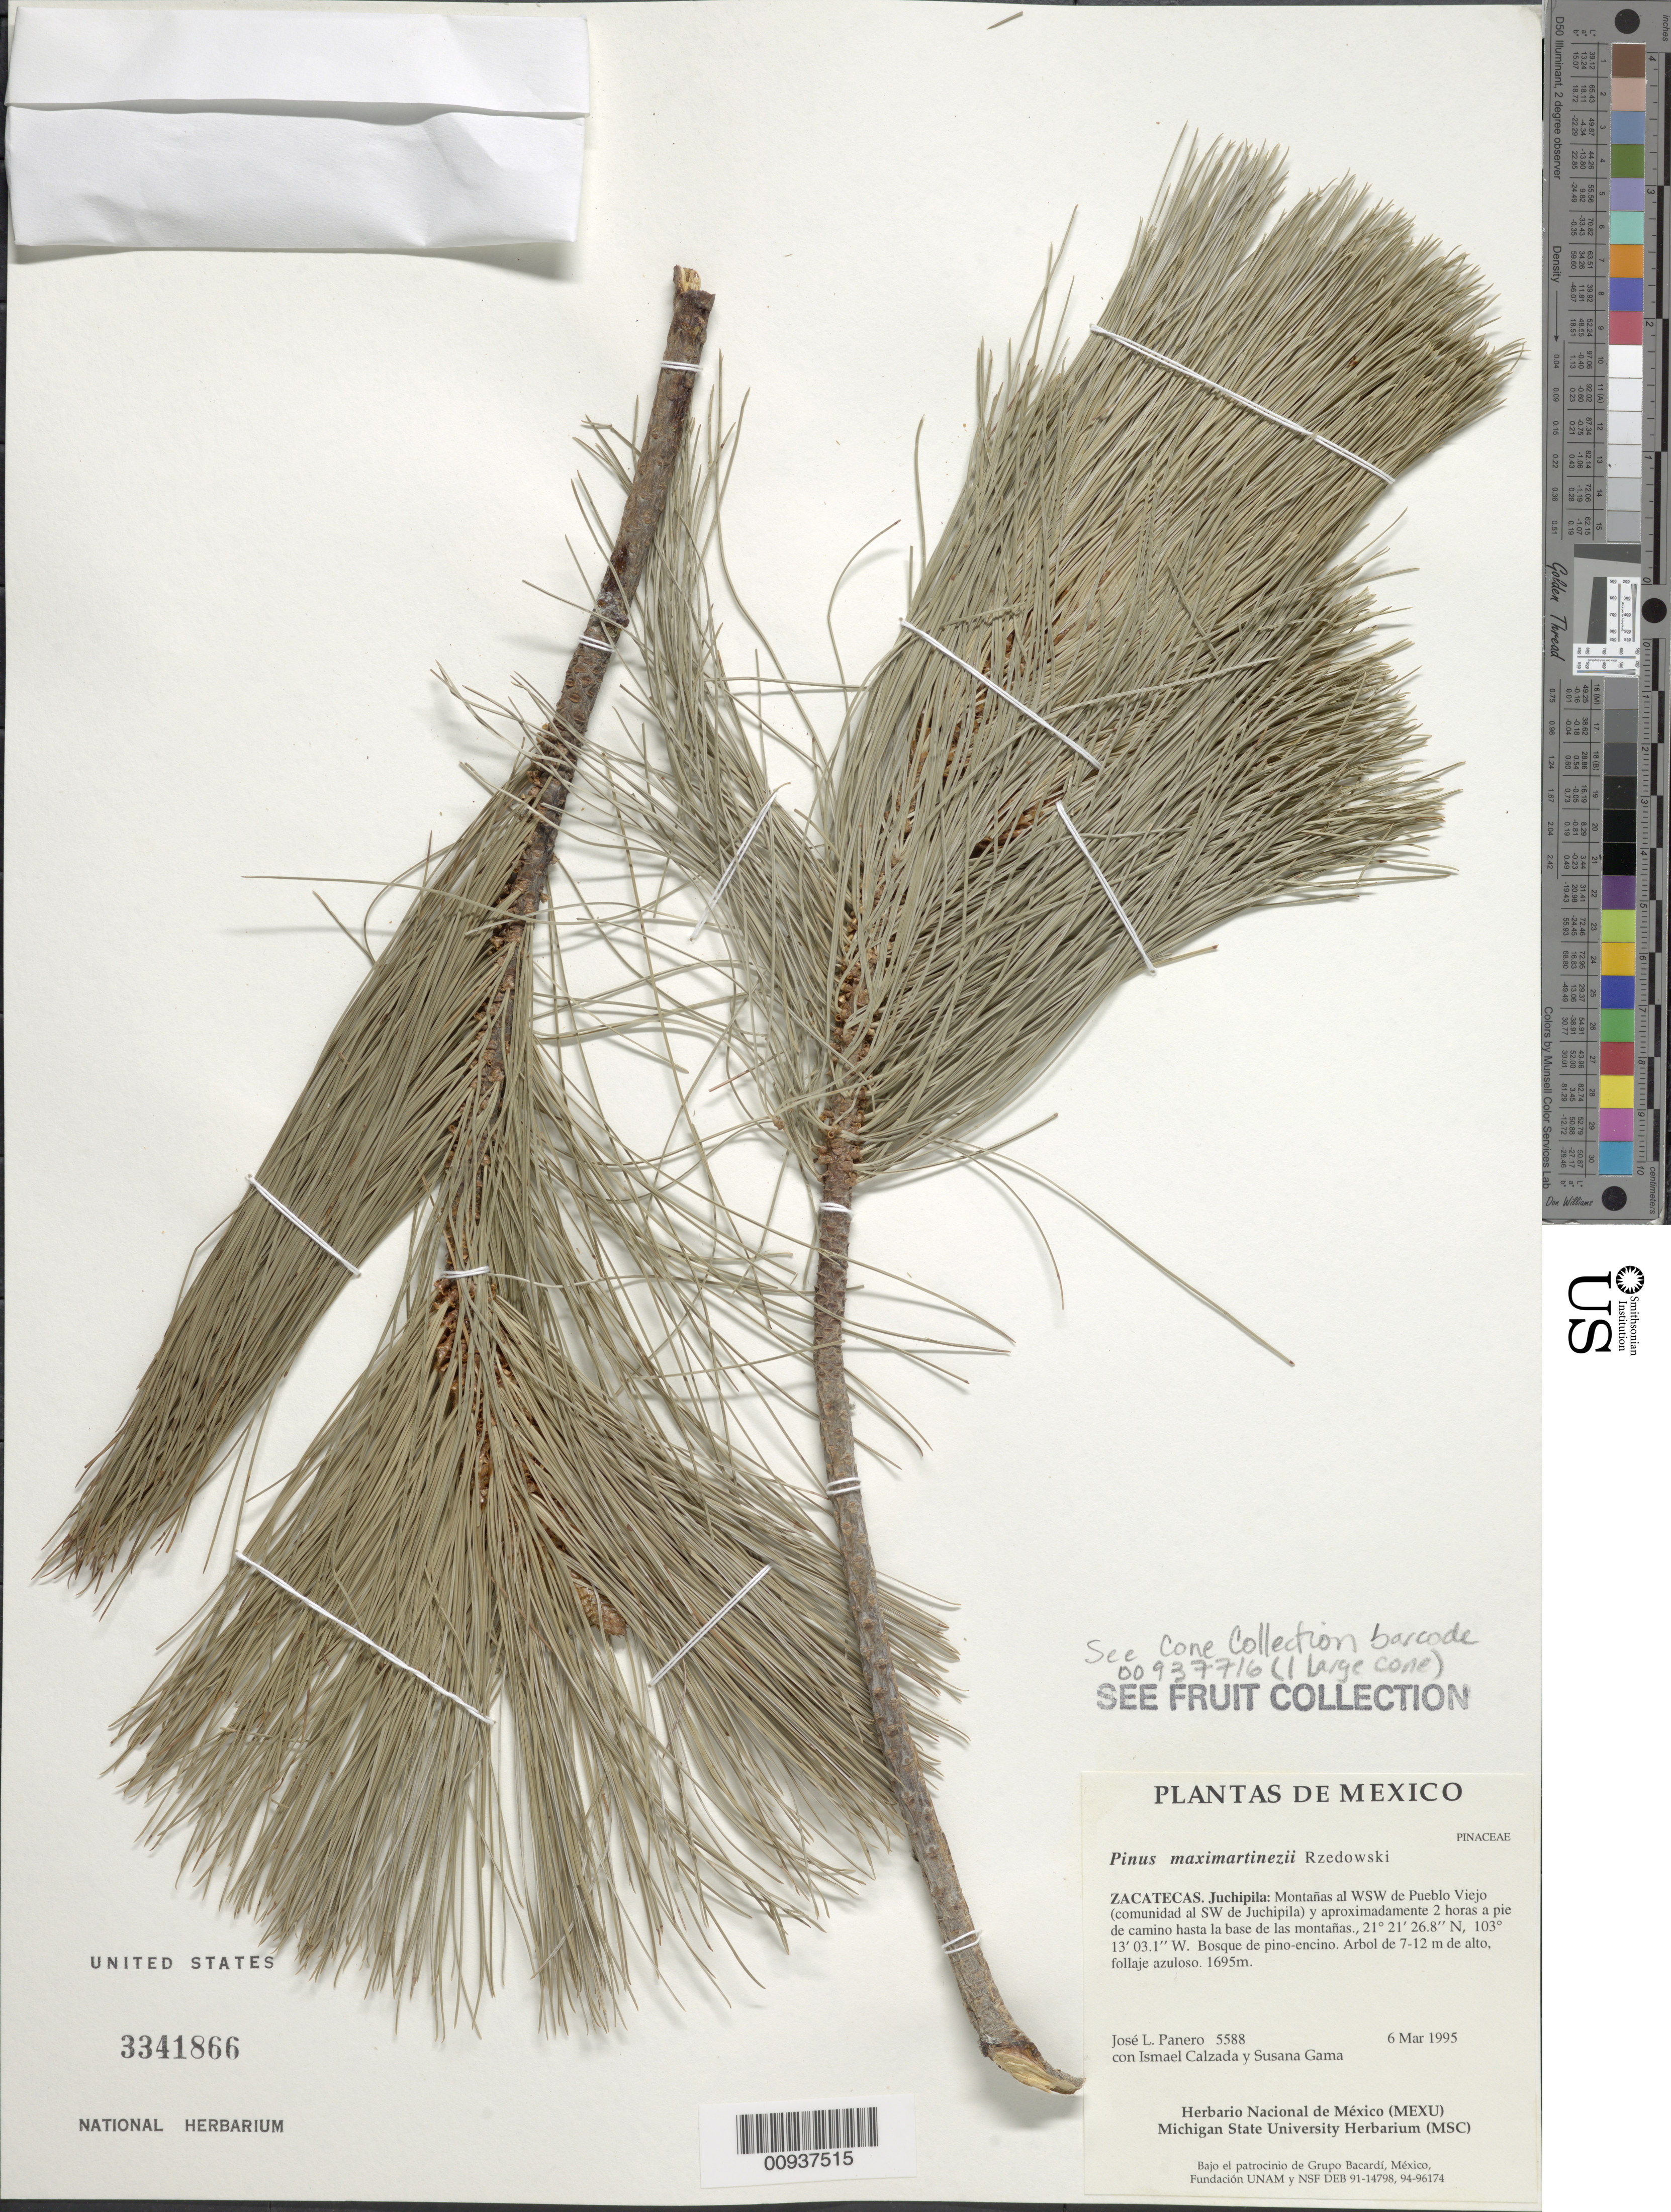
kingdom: Plantae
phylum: Tracheophyta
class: Pinopsida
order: Pinales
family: Pinaceae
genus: Pinus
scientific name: Pinus maximartinezii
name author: Rzed.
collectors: J. L. Panero, I. Calzada & S. Gama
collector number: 5588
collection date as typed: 06 Mar 1995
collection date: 1995-03-06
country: Mexico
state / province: Zacatecas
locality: Juchuipila: Montañas al WSW de Pueblo Viejo (comunidad al SW de Juchipila) y aproximadamente a 2 horas a pie de camino hasta la base de las montañas.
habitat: Bosque de pino-encino.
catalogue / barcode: US 3341866